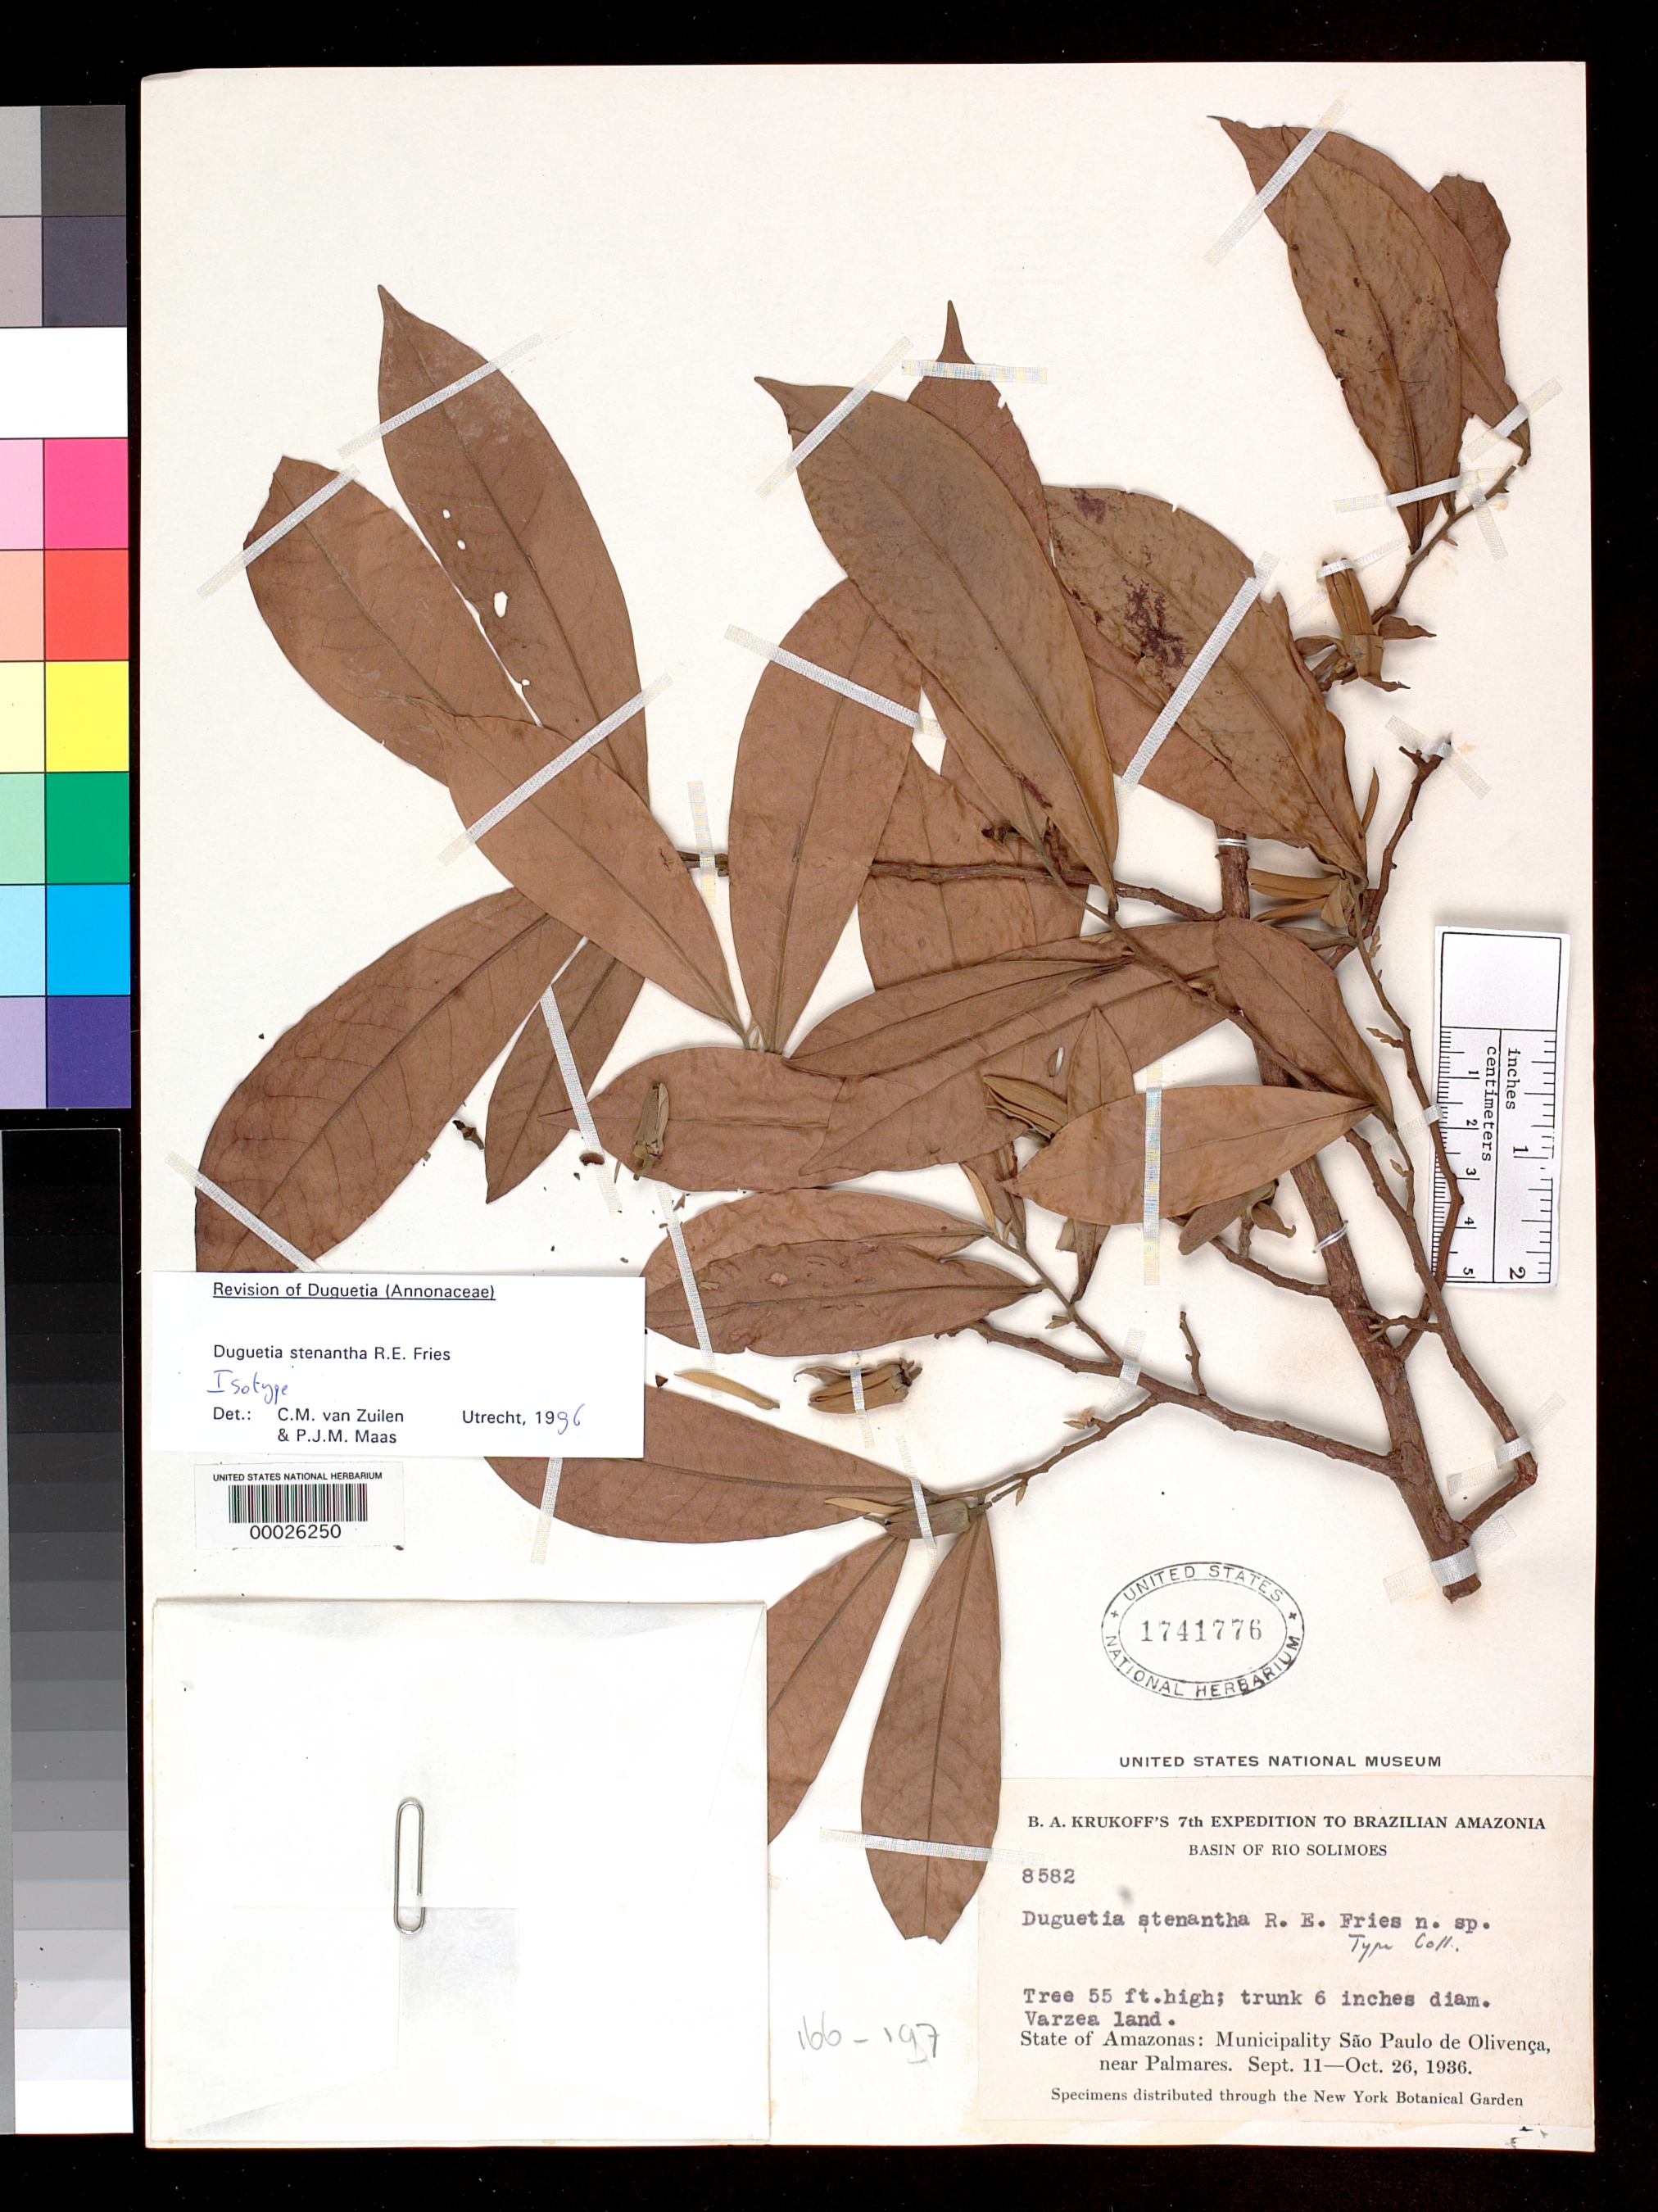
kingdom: Plantae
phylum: Tracheophyta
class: Magnoliopsida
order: Magnoliales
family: Annonaceae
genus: Duguetia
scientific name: Duguetia stenantha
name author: R.E. Fr.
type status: Isotype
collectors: B. A. Krukoff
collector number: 8582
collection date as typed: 11 Sep 1936 to 26 Oct 1936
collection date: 1936-09-11/1936-10-26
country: Brazil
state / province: Amazonas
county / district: São Paulo de Olivença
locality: Near Palmares.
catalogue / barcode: US 1741776